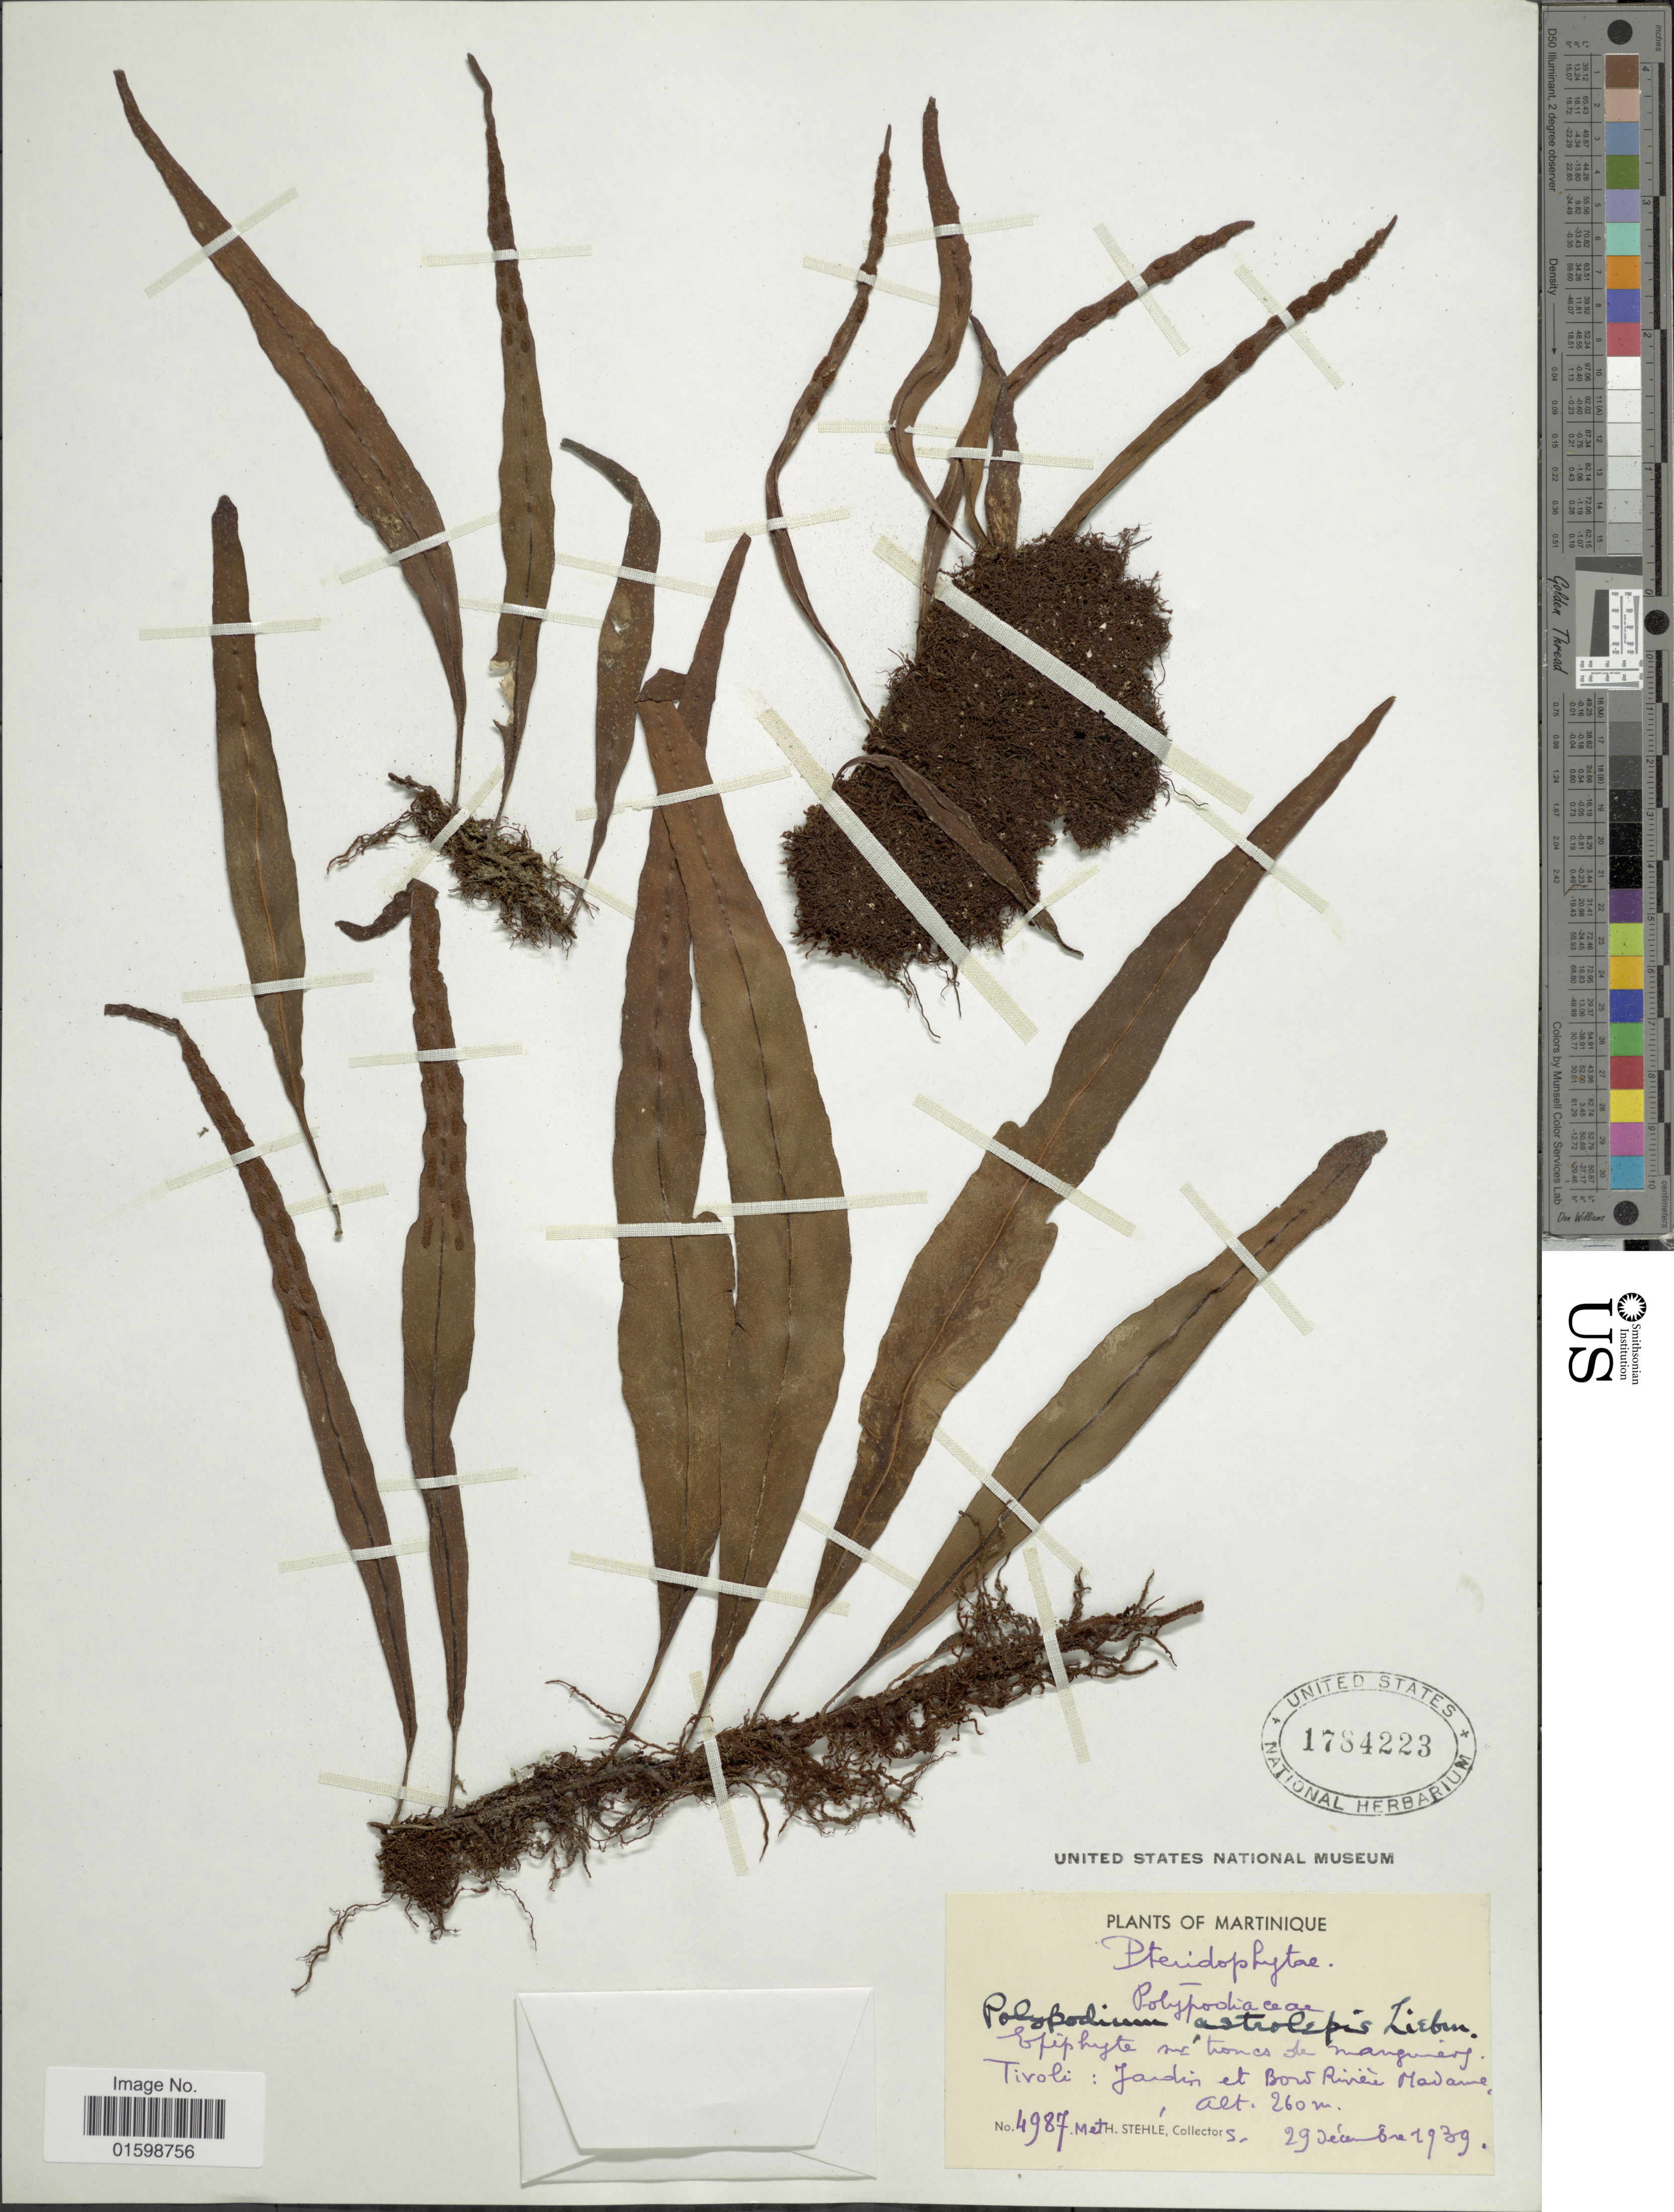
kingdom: Plantae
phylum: Tracheophyta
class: Polypodiopsida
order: Polypodiales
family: Polypodiaceae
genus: Pleopeltis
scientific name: Pleopeltis astrolepis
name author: (Liebm.) E. Fourn.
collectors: H. Stehlé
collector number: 4987met?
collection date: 1939-12-29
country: Martinique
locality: Tivoli: jardin et Bow Riviére Madane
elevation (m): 260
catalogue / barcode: US 1784223